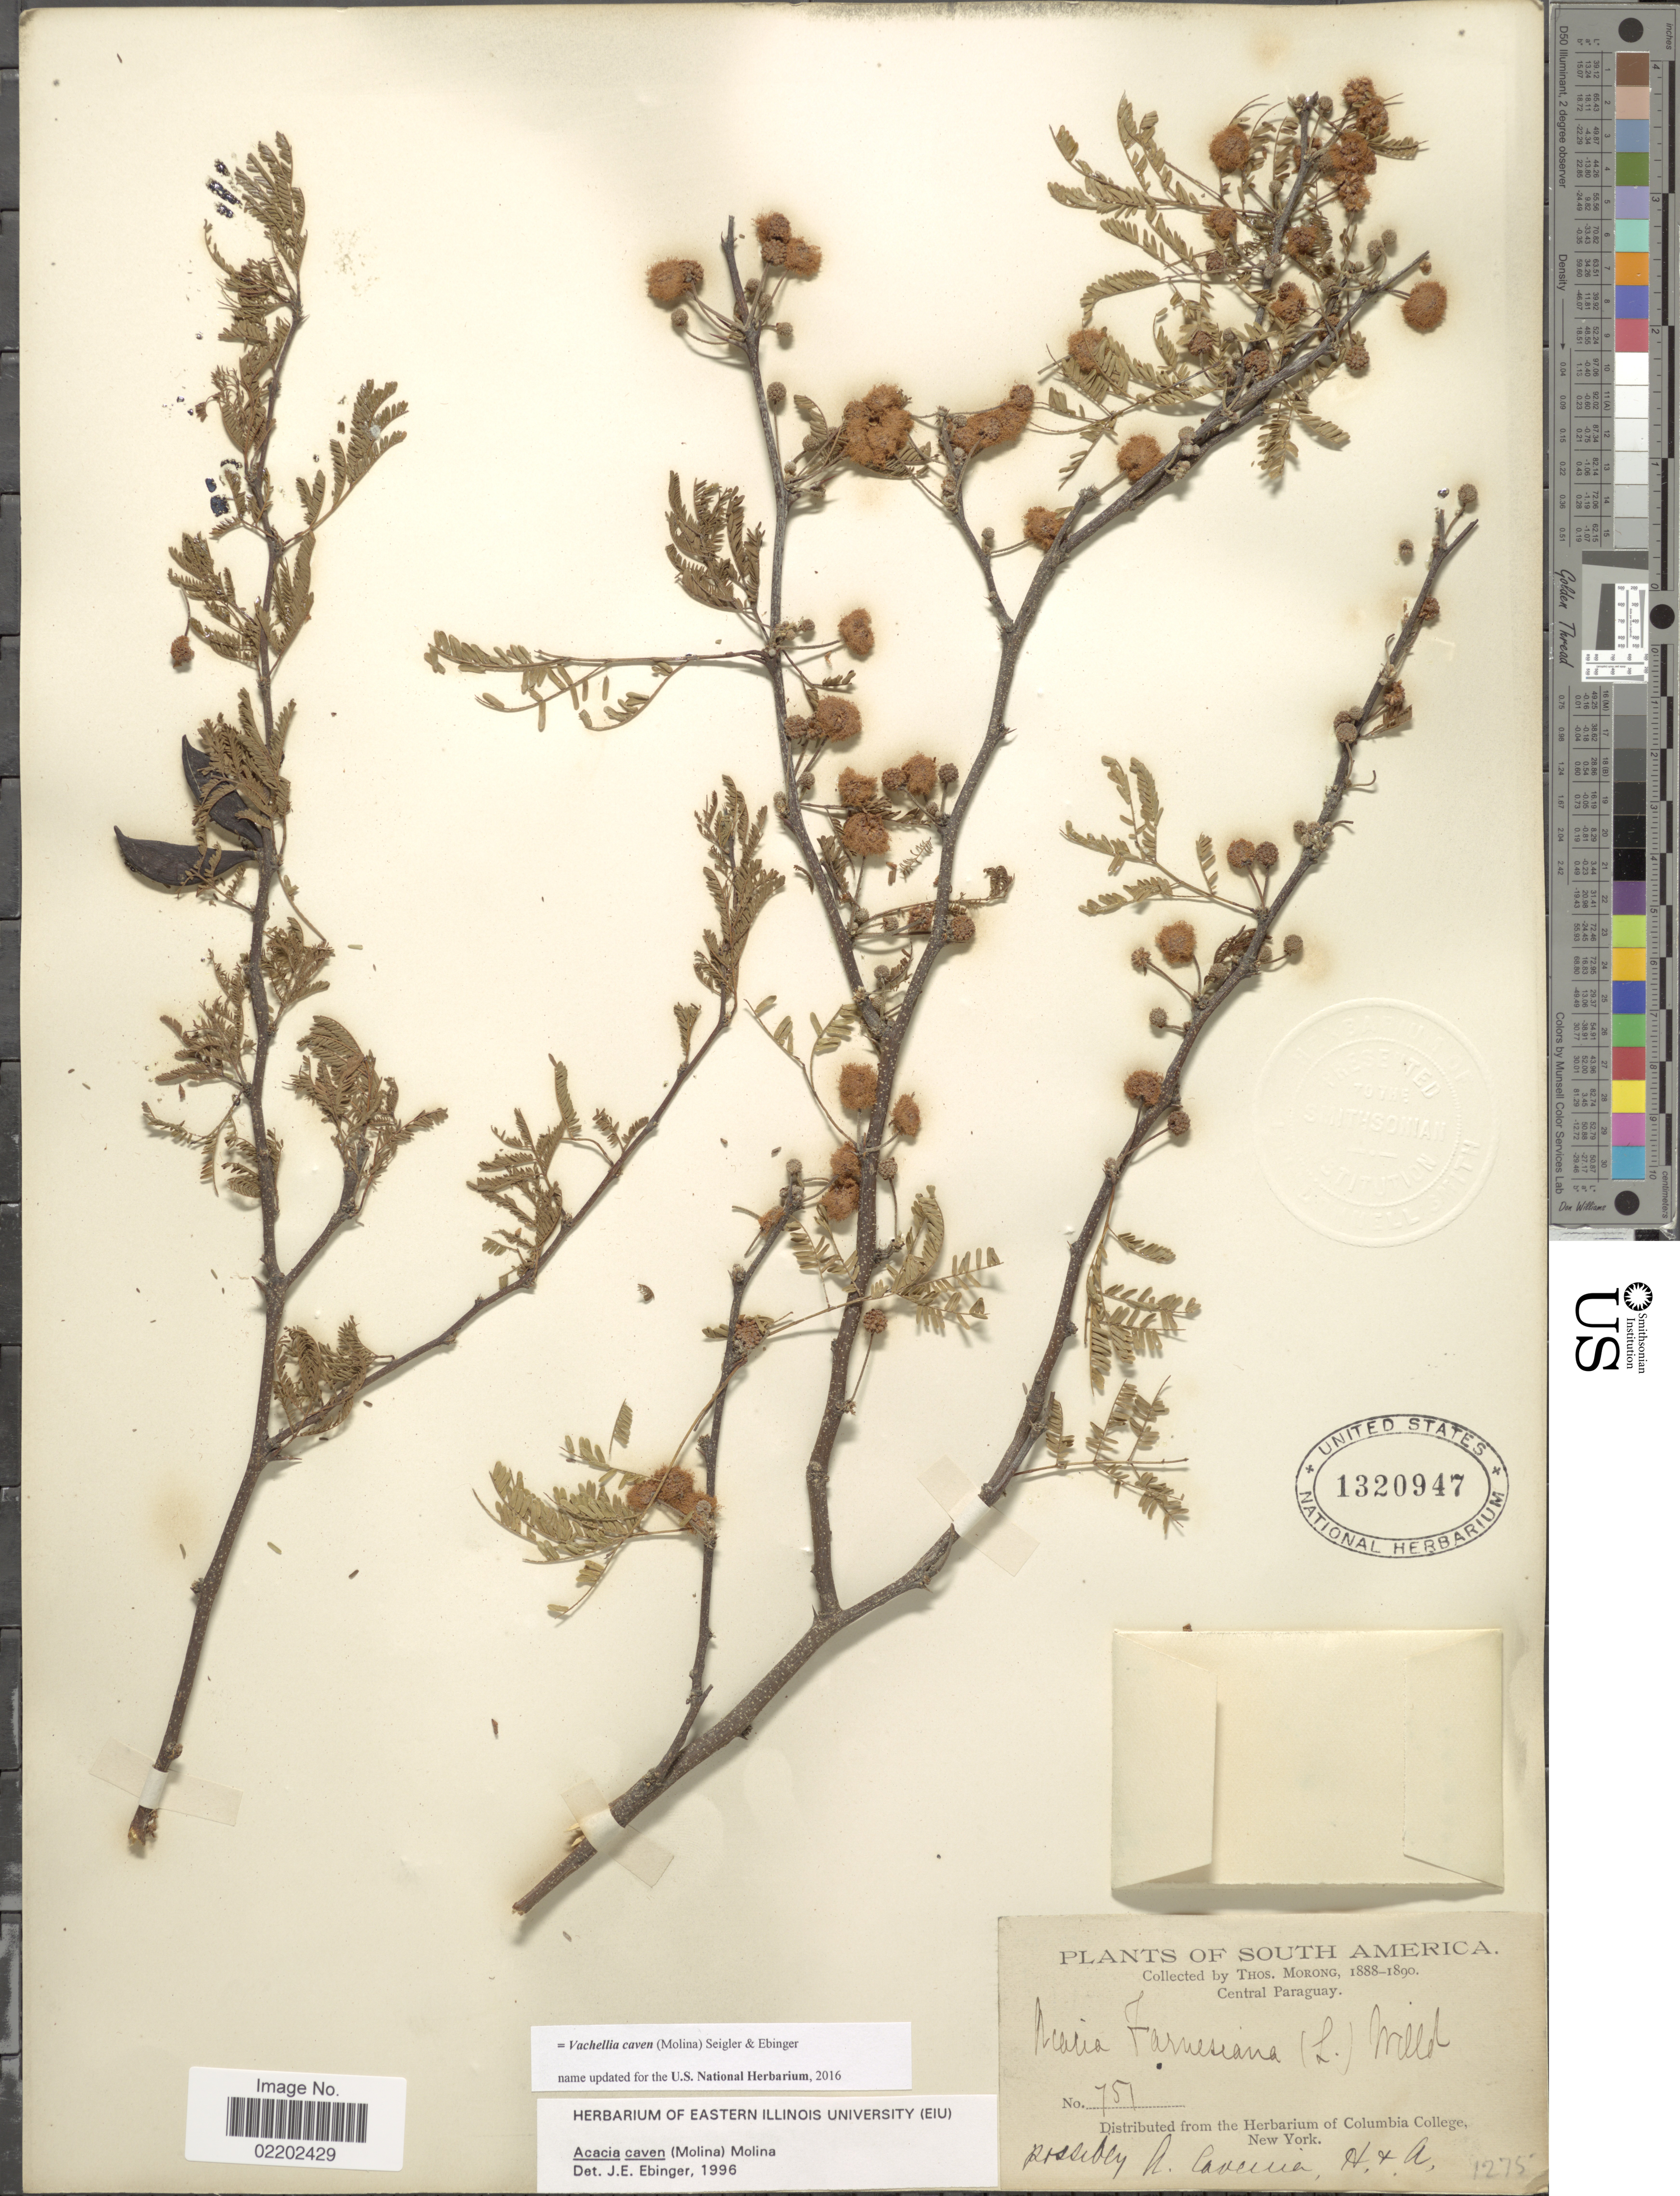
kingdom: Plantae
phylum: Tracheophyta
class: Magnoliopsida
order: Fabales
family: Fabaceae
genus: Vachellia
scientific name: Vachellia caven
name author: (Molina) Seigler & Ebinger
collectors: T. Morong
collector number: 751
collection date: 1888/1890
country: Paraguay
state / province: Central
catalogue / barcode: US 1320947